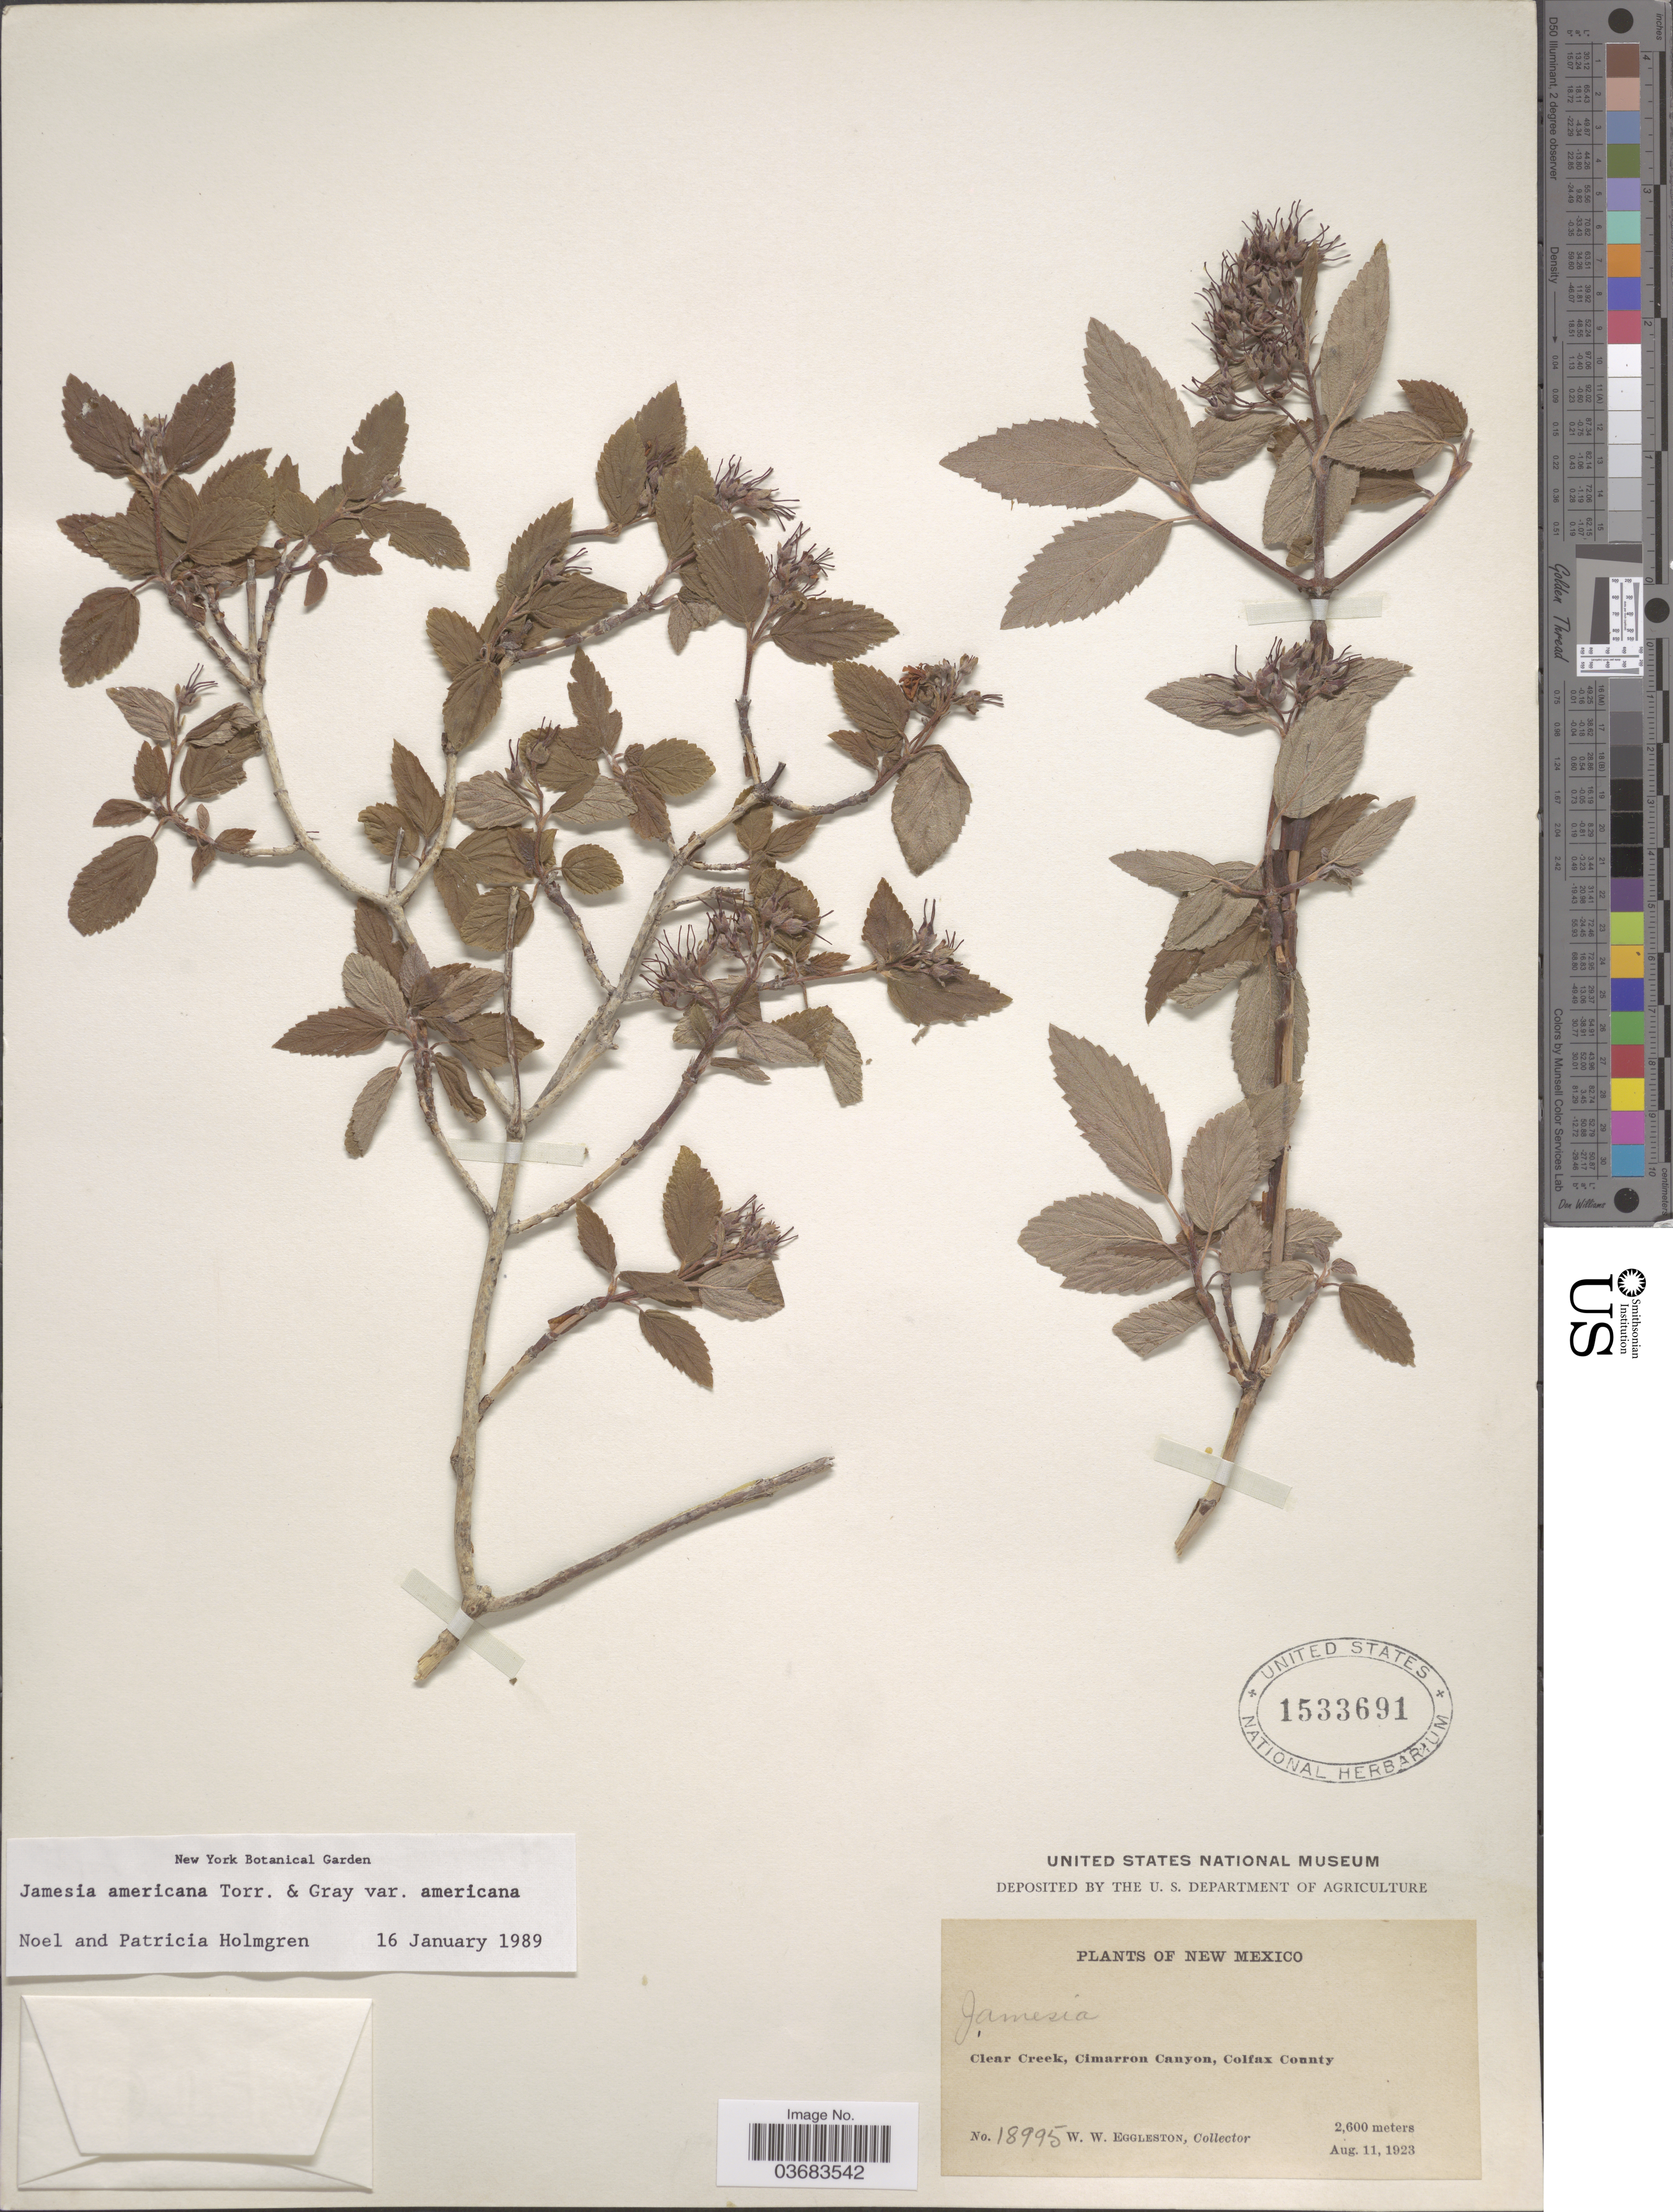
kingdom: Plantae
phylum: Tracheophyta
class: Magnoliopsida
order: Cornales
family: Hydrangeaceae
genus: Edwinia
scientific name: Edwinia americana var. americana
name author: (Torr. & A. Gray) A. Heller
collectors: W. W. Eggleston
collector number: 18995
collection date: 1923-08-11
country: United States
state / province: New Mexico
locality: Clear Creek, Cimarron Canyon, Colfax County.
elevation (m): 2600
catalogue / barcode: US 1533691